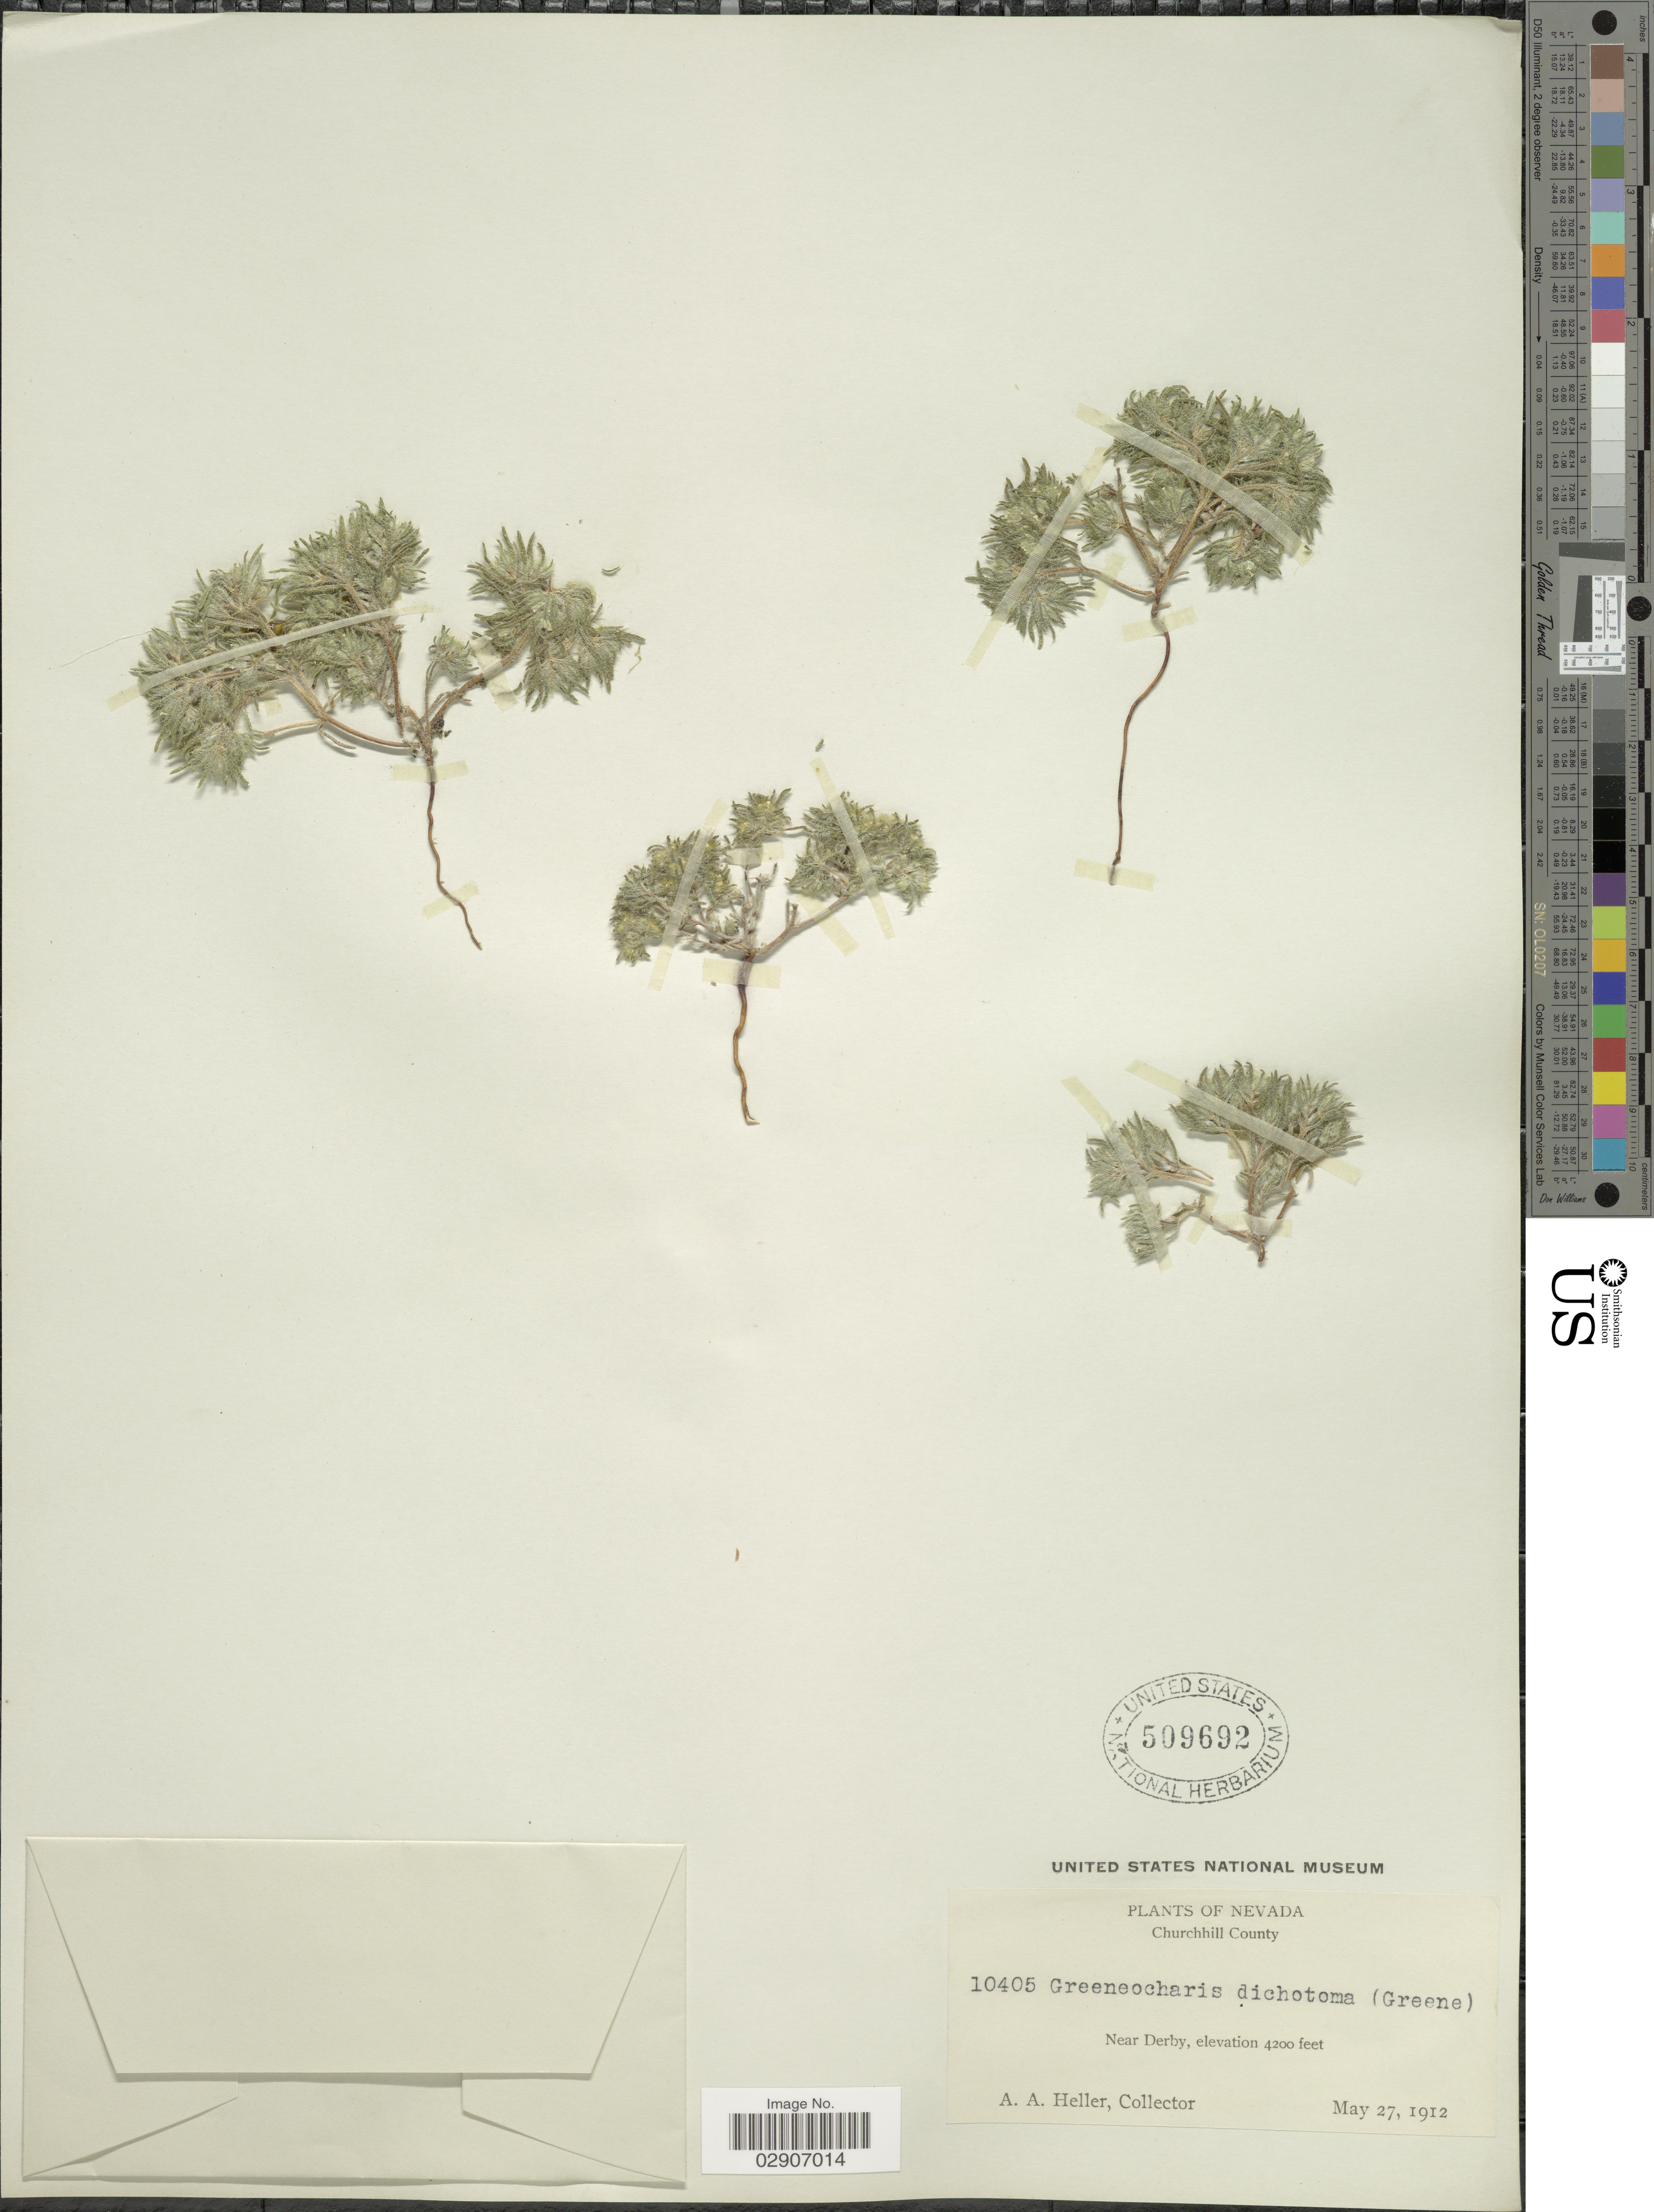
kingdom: Plantae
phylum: Tracheophyta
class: Magnoliopsida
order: Boraginales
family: Boraginaceae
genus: Cryptantha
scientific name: Cryptantha circumscissa var. hispida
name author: (J.F. Macbr.) I.M. Johnst.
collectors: A. A. Heller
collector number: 10405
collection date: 1912-05-27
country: United States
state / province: Nevada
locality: Churchill County. Near Derby.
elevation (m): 1280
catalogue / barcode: US 509692